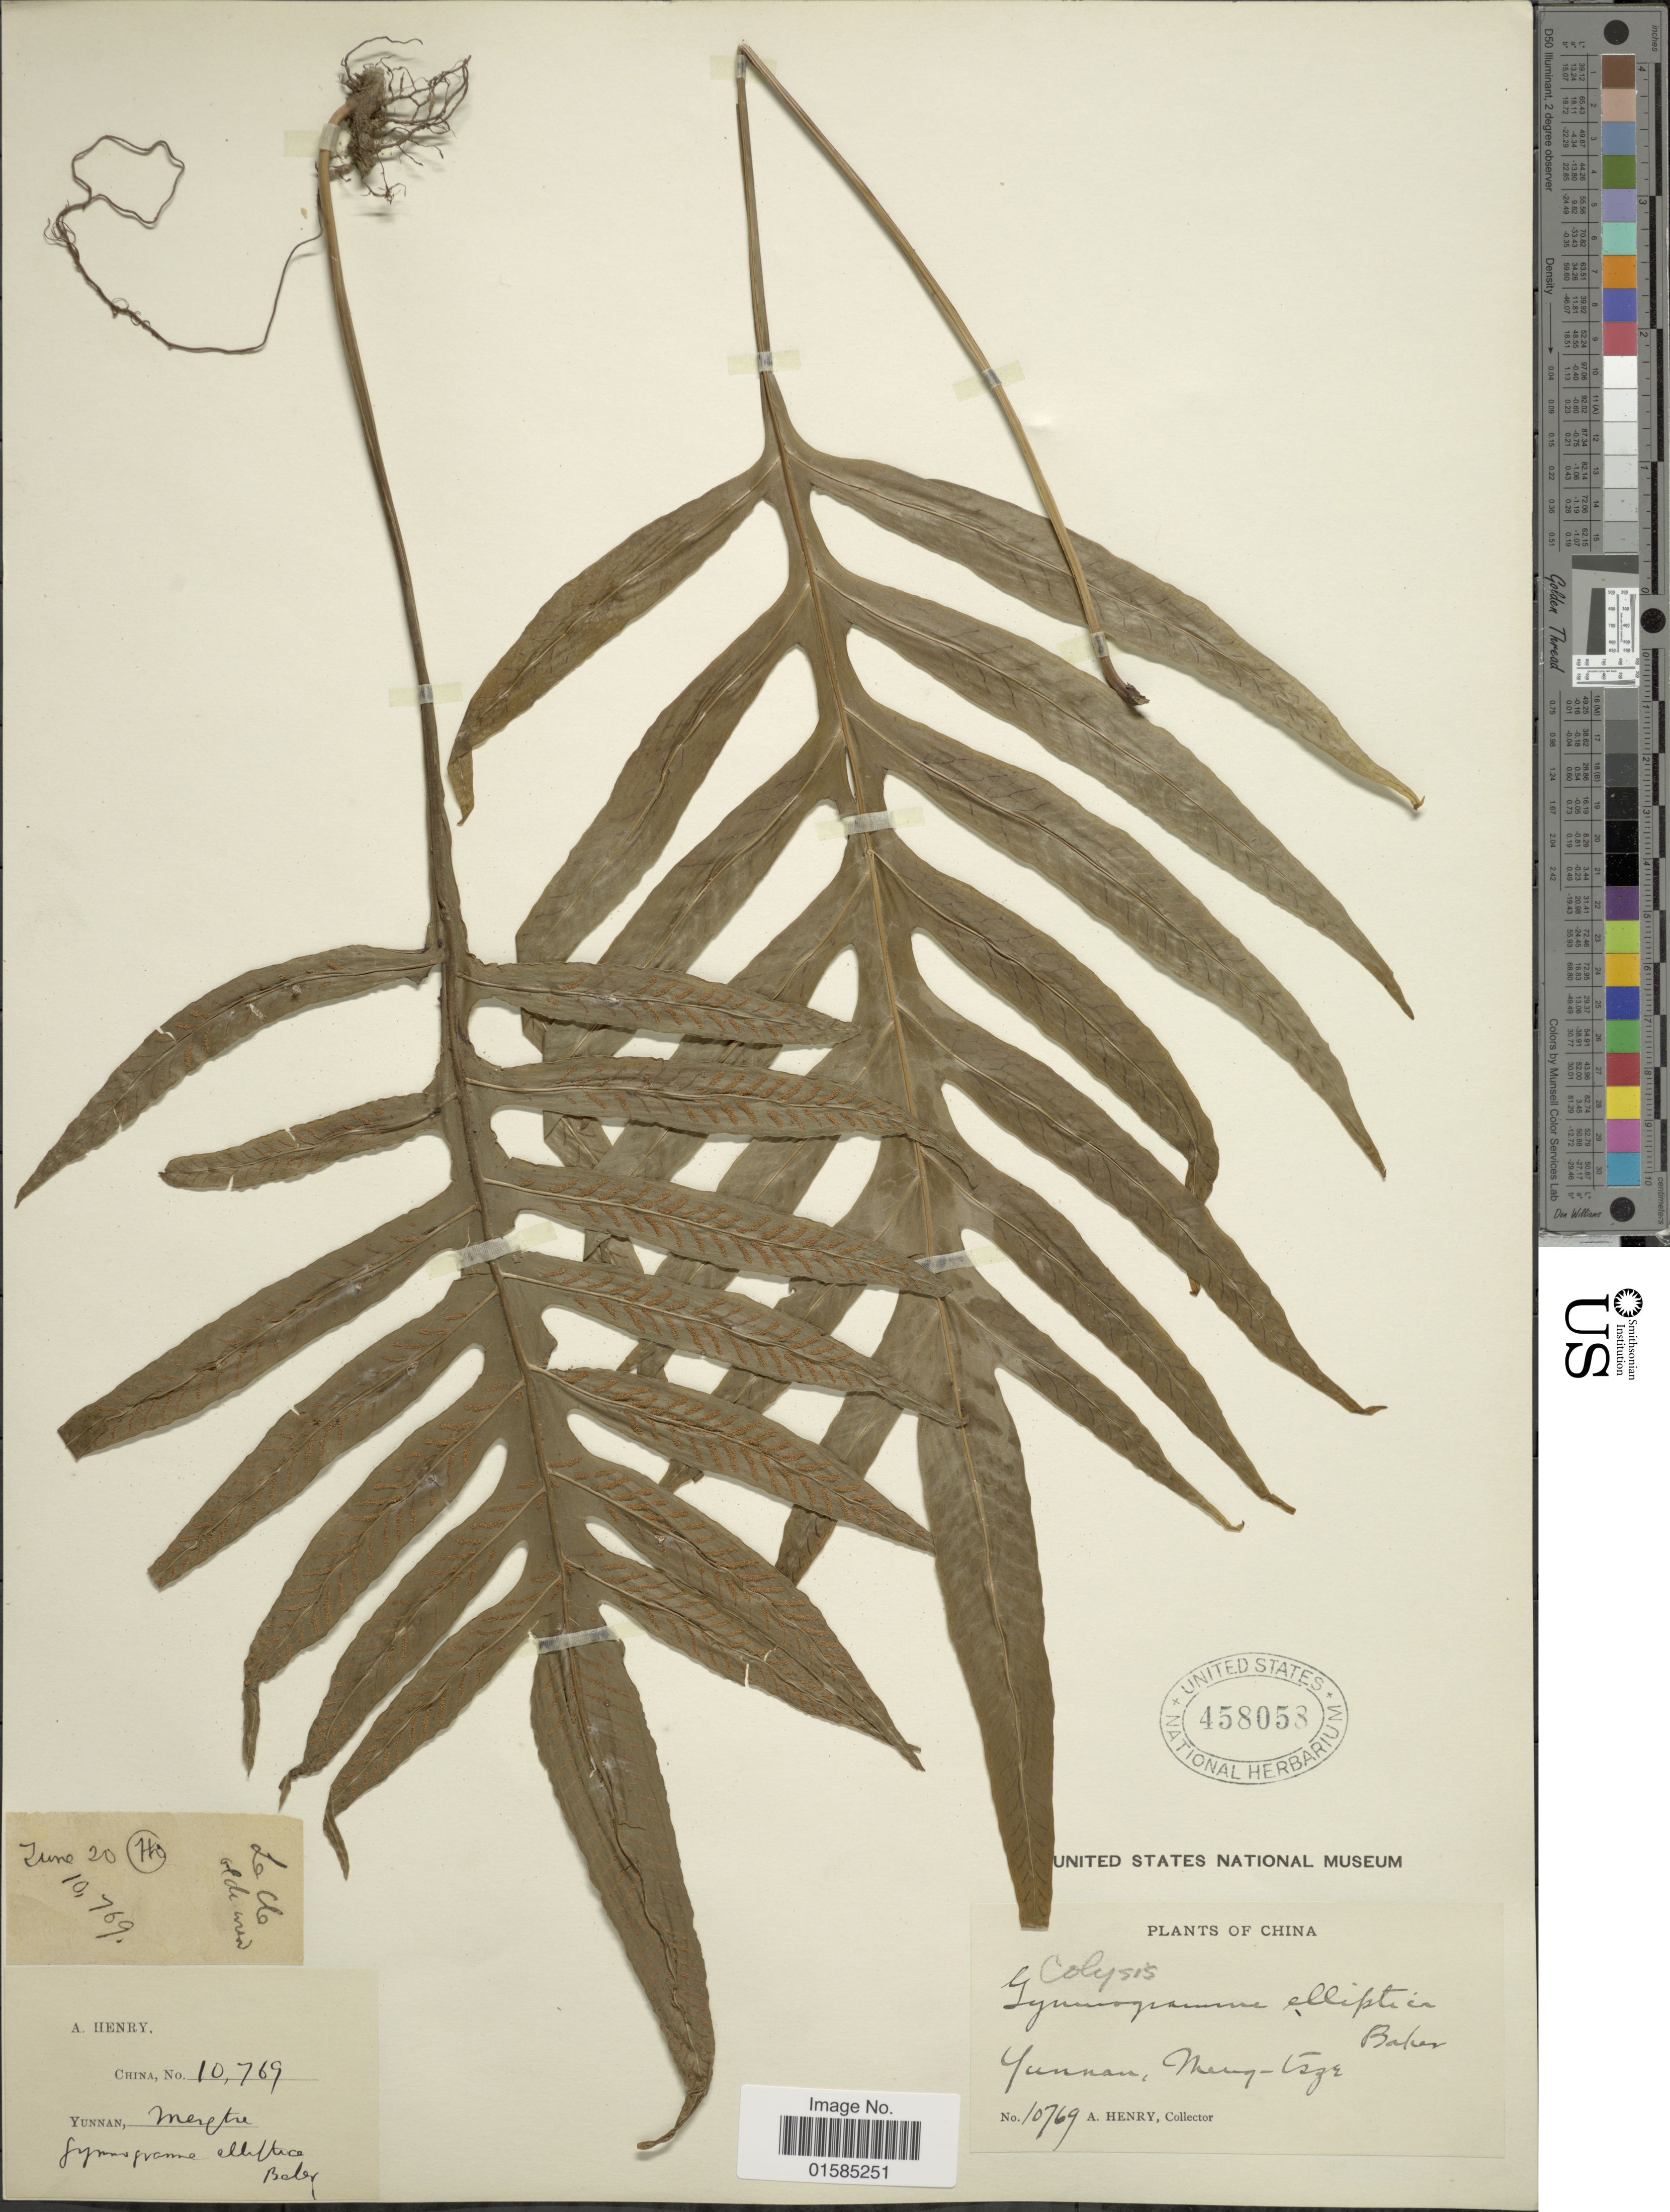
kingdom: Plantae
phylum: Tracheophyta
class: Polypodiopsida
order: Polypodiales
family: Polypodiaceae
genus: Leptochilus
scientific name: Leptochilus ellipticus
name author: (Thunb.) Noot.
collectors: A. Henry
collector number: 10769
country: China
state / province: Yunnan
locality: Yunnan, Mengtze. Ho.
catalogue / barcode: US 458058